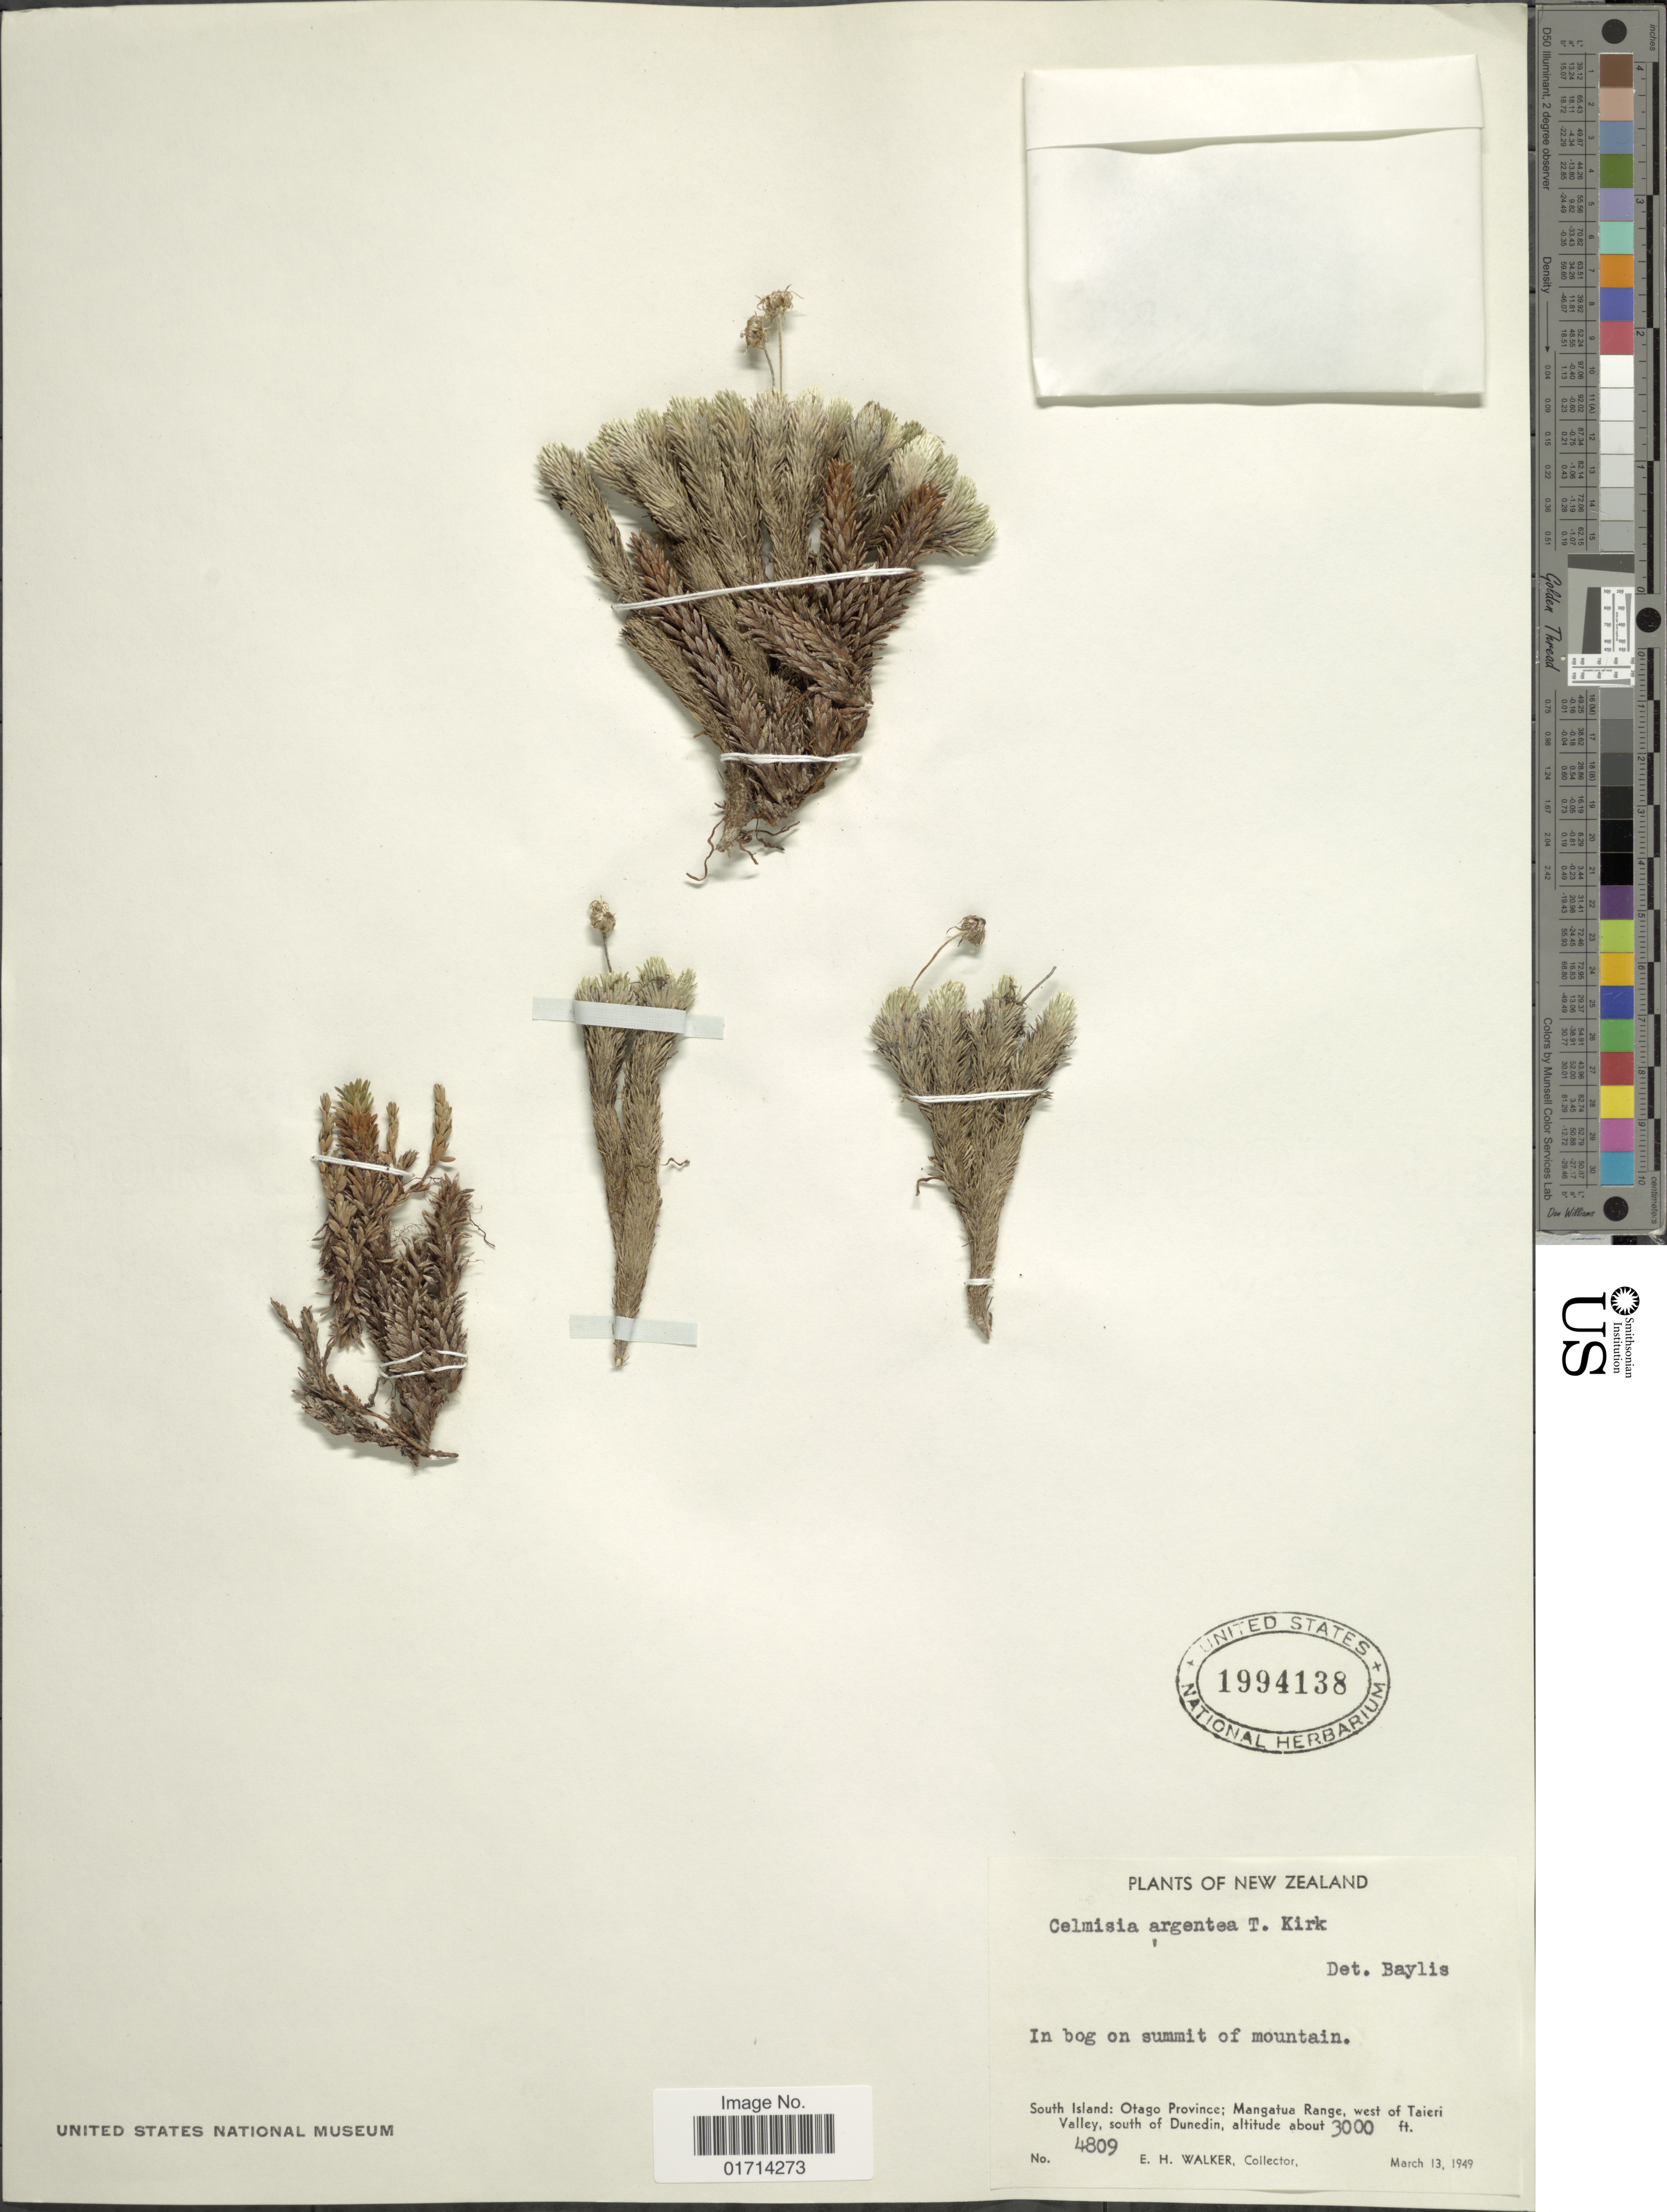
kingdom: Plantae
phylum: Tracheophyta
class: Magnoliopsida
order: Asterales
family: Asteraceae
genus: Celmisia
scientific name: Celmisia argentea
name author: Kirk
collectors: E. H. Walker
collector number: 4809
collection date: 1949-03-13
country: New Zealand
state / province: Otago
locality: South Island, Mangatua Range, west of Taieri Valley, south of Dunedin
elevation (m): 914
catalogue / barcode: US 1994138